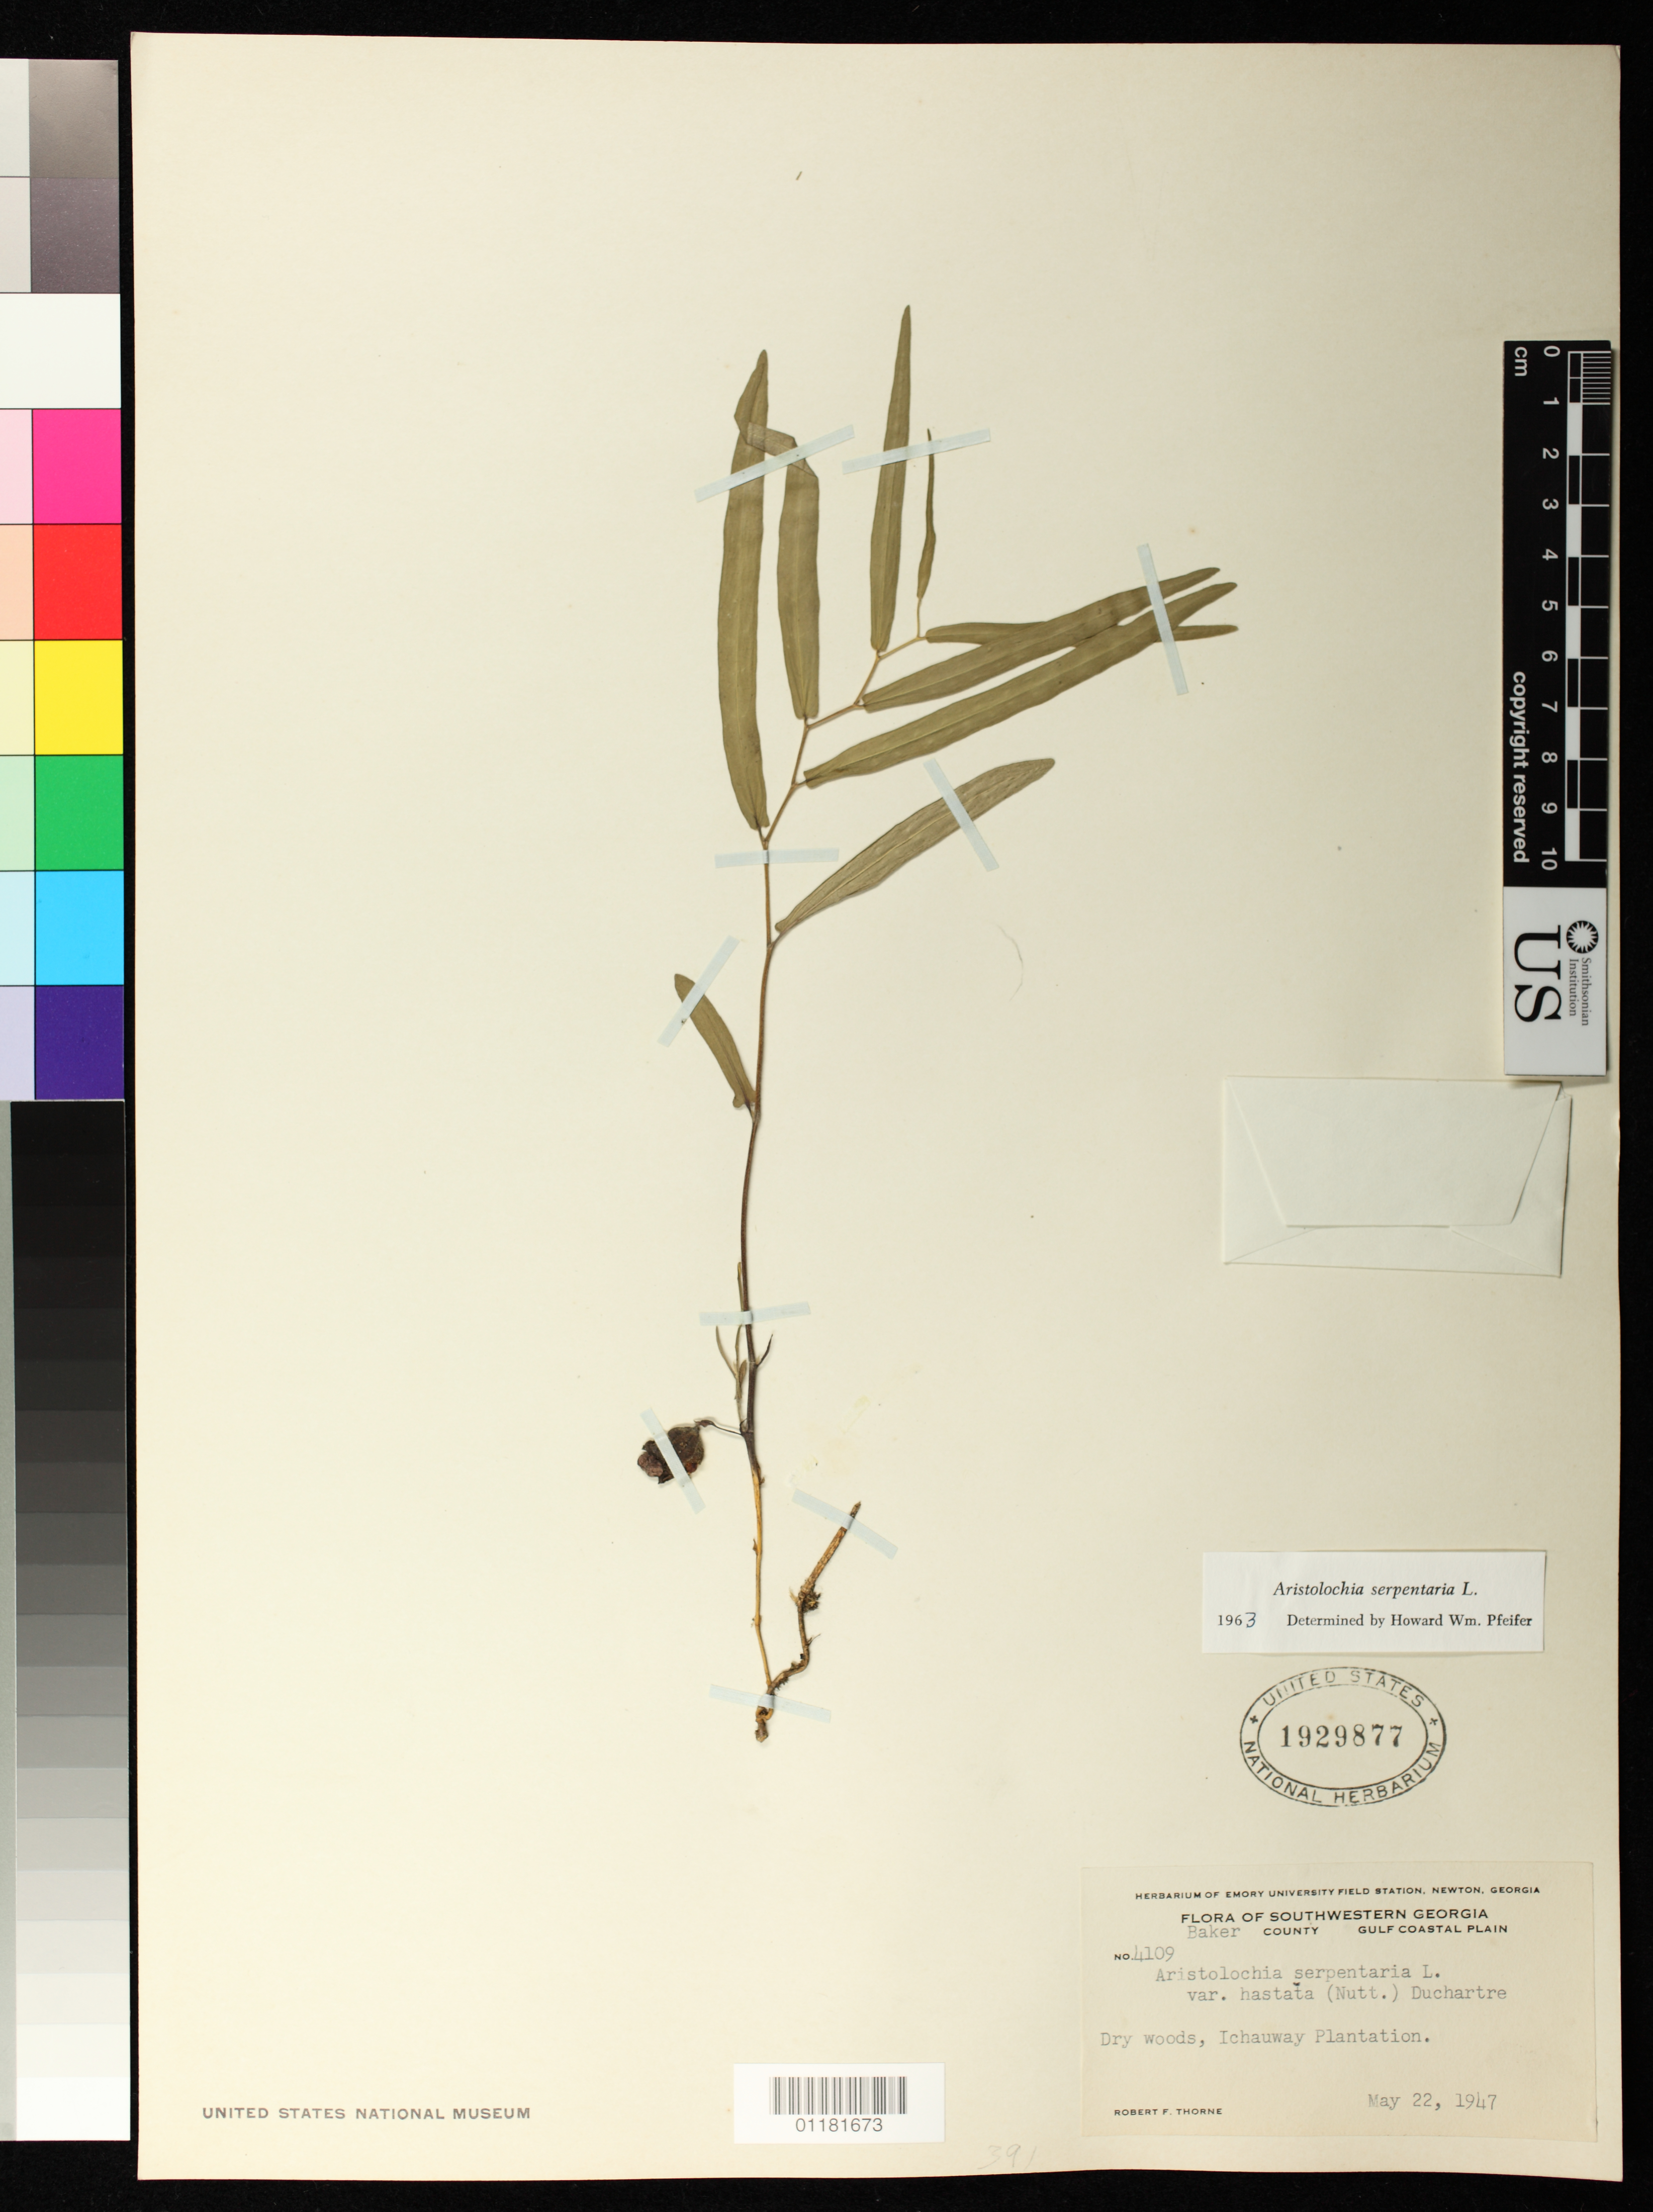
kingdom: Plantae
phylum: Tracheophyta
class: Magnoliopsida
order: Piperales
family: Aristolochiaceae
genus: Aristolochia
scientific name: Aristolochia serpentaria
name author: L.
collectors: R. F. Thorne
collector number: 4109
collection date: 1947-05-22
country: United States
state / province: Georgia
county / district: Baker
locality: Ichauway Plantation, Baker County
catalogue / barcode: US 1929877